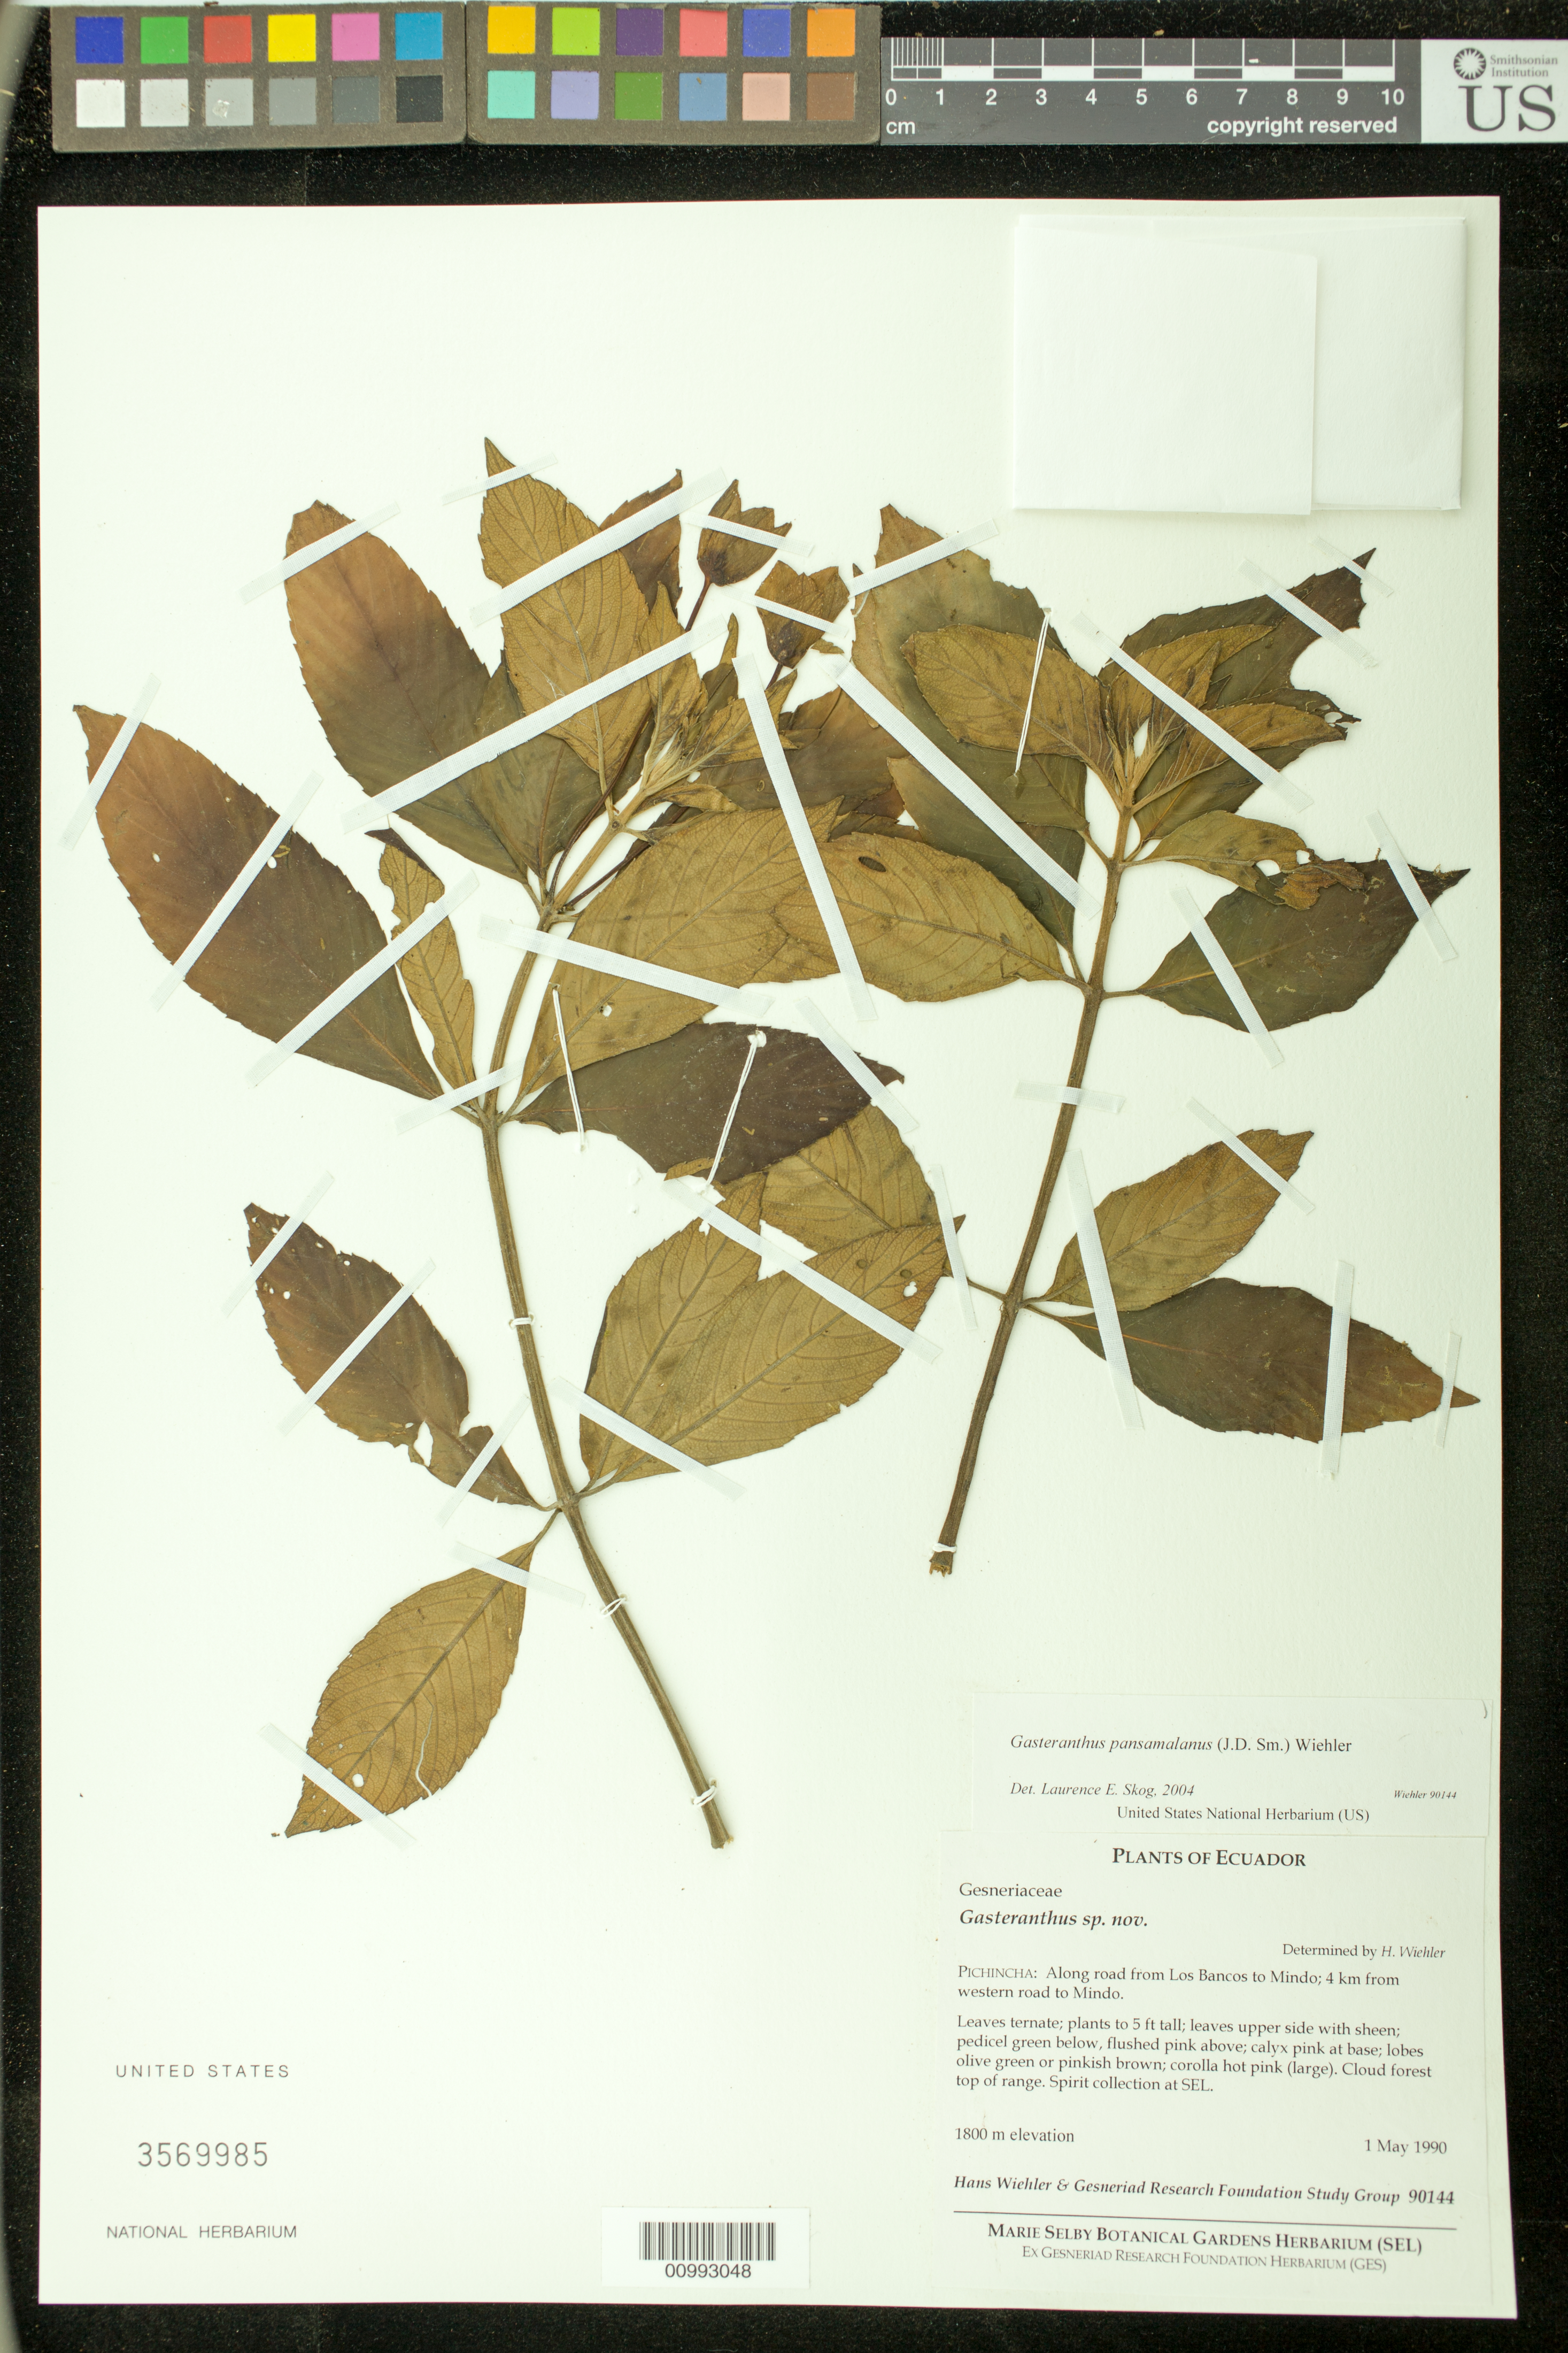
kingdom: Plantae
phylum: Tracheophyta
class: Magnoliopsida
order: Lamiales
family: Gesneriaceae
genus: Gasteranthus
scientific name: Gasteranthus pansamalanus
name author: (Donn. Sm.) Wiehler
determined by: Skog, Laurence E.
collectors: H. J. Wiehler & Gesneriad Research Foundation Study Group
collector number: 90144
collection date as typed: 01 May 1990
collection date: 1990-05-01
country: Ecuador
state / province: Pichincha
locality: Pichincha: along road from Los Bancos to Mindo; 4 km from western road to Mindo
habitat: Cloud forest top of range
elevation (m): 1800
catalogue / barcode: US 3569985